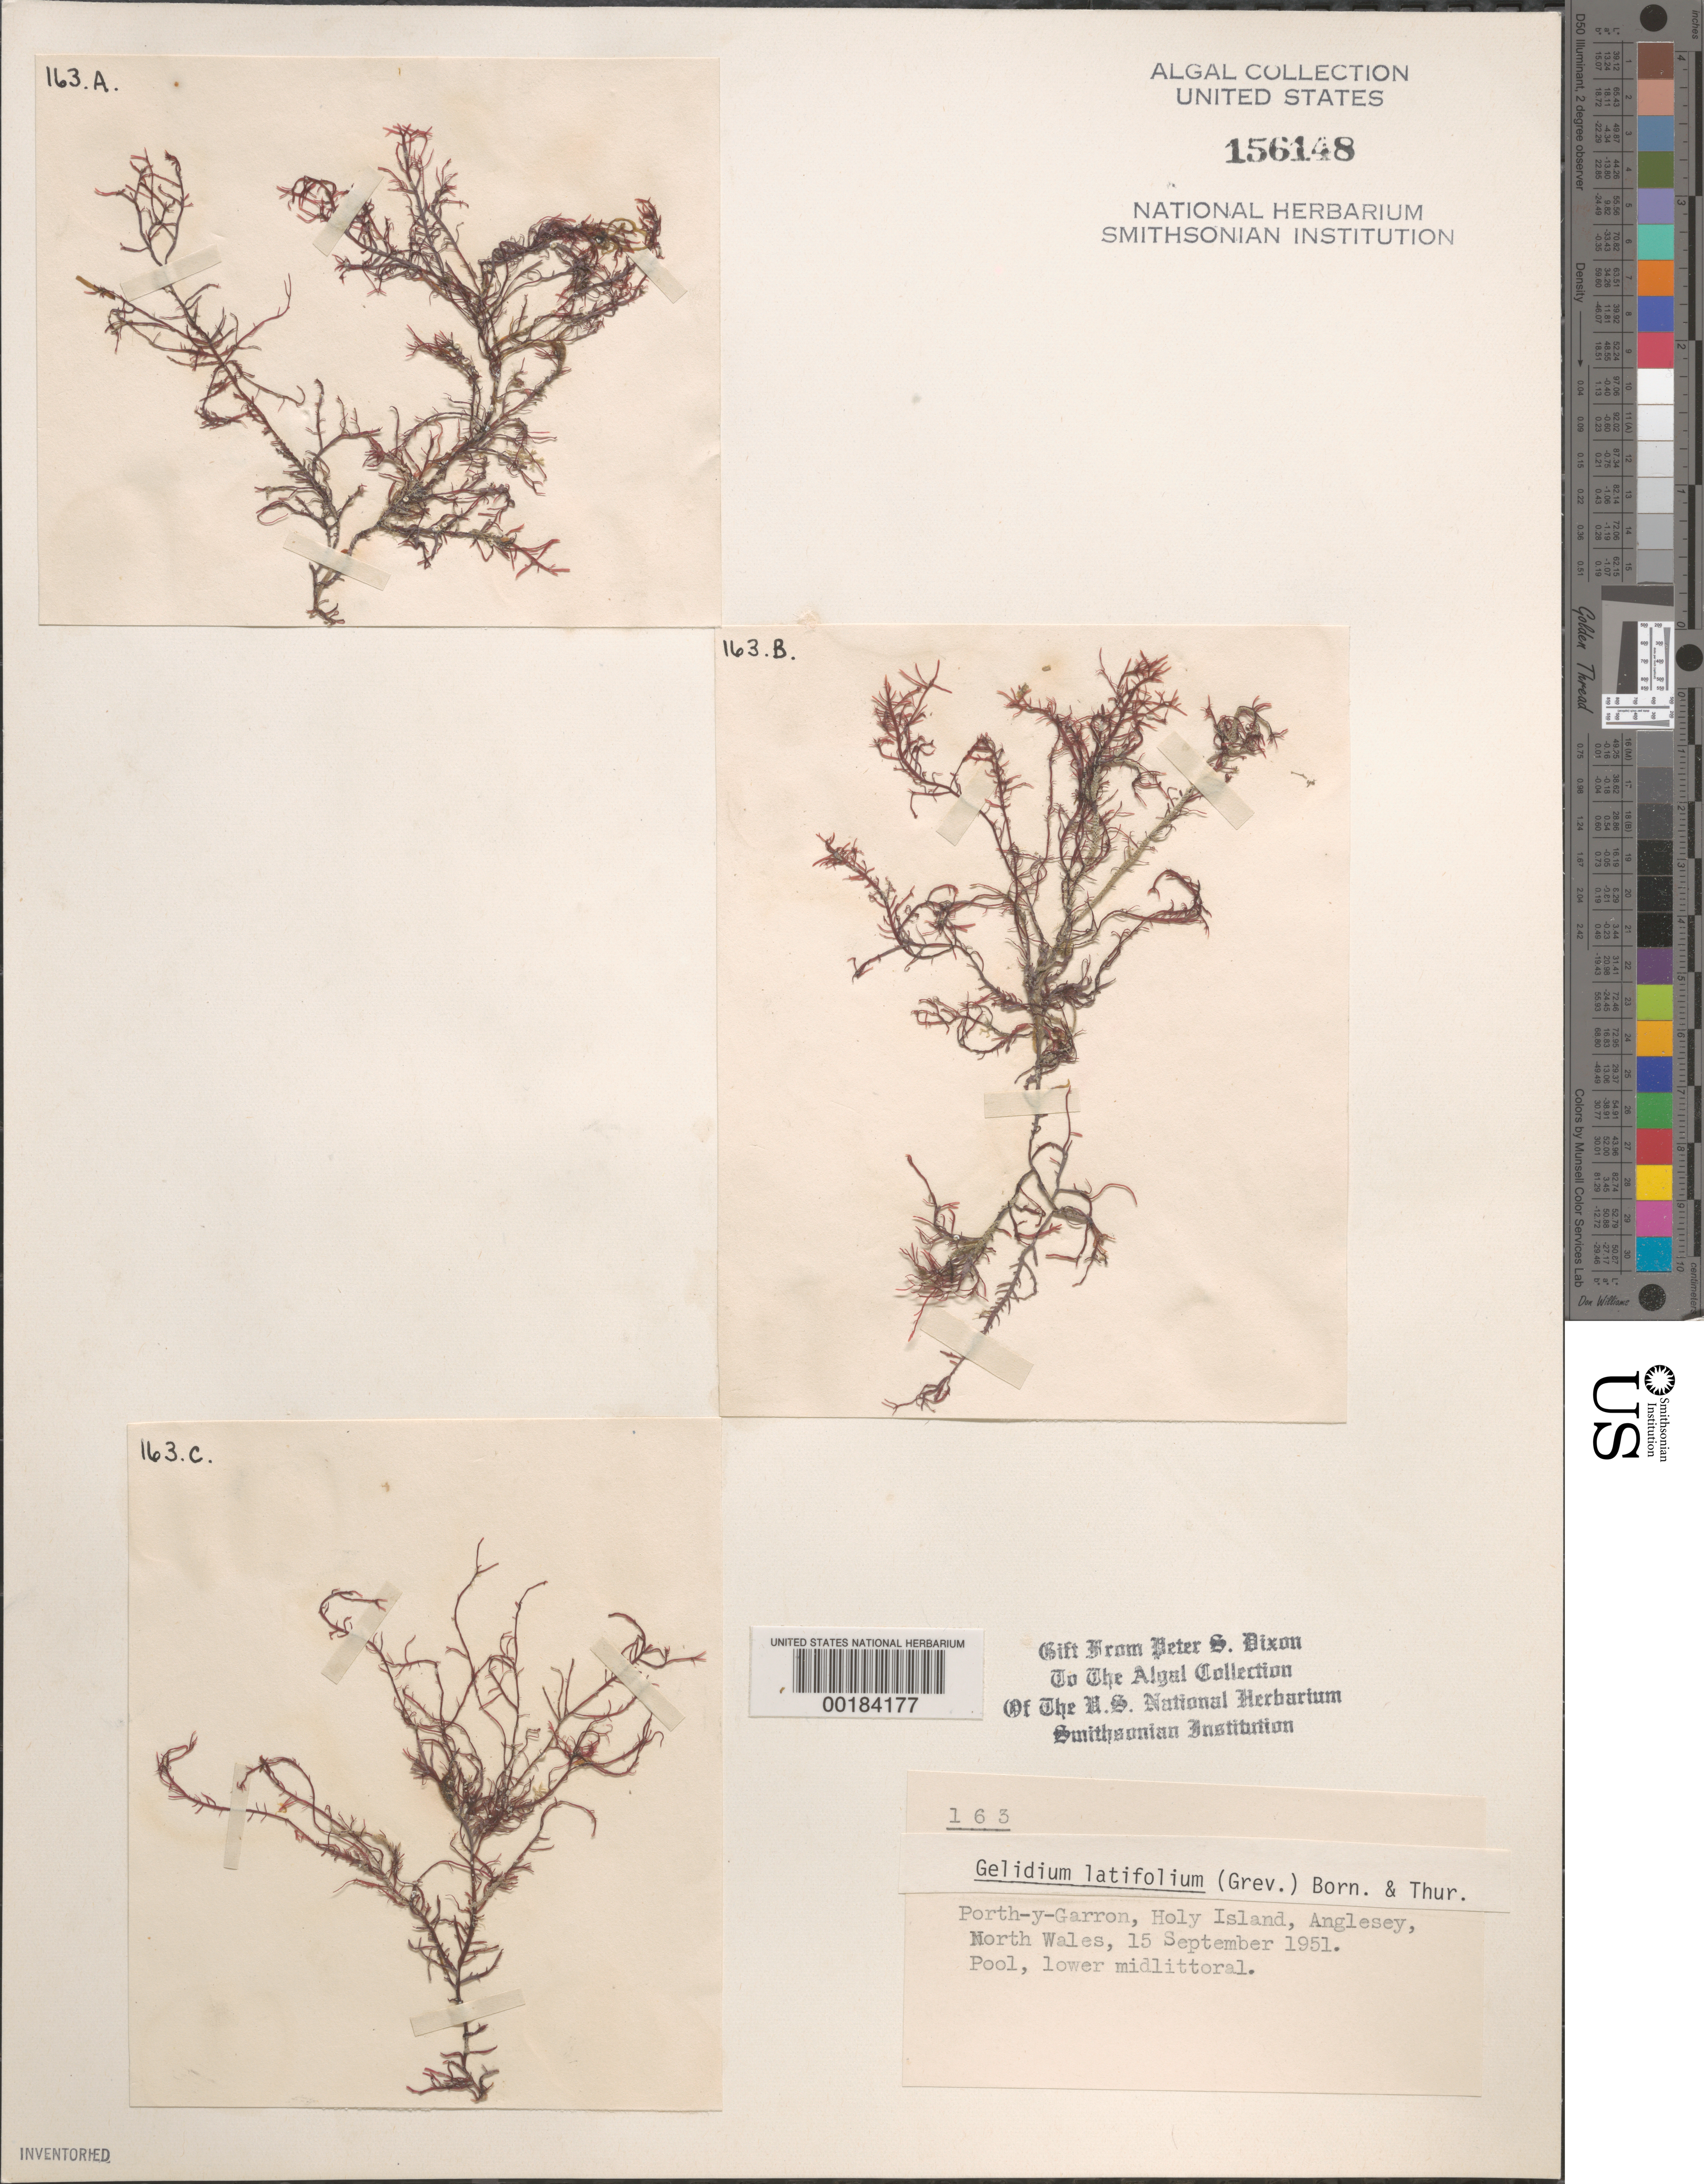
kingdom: Plantae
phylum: Rhodophyta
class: Florideophyceae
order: Gelidiales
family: Gelidiaceae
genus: Gelidium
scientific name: Gelidium spinosum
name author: (S.G. Gmel.) P.C. Silva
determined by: Algae name updating Project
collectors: P. S. Dixon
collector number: PSD 165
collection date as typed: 15 Sep 1951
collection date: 1951-09-15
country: United Kingdom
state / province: Wales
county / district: Gwynedd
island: Anglesey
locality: Porth-y-Garron, Holy Island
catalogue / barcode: US 156148